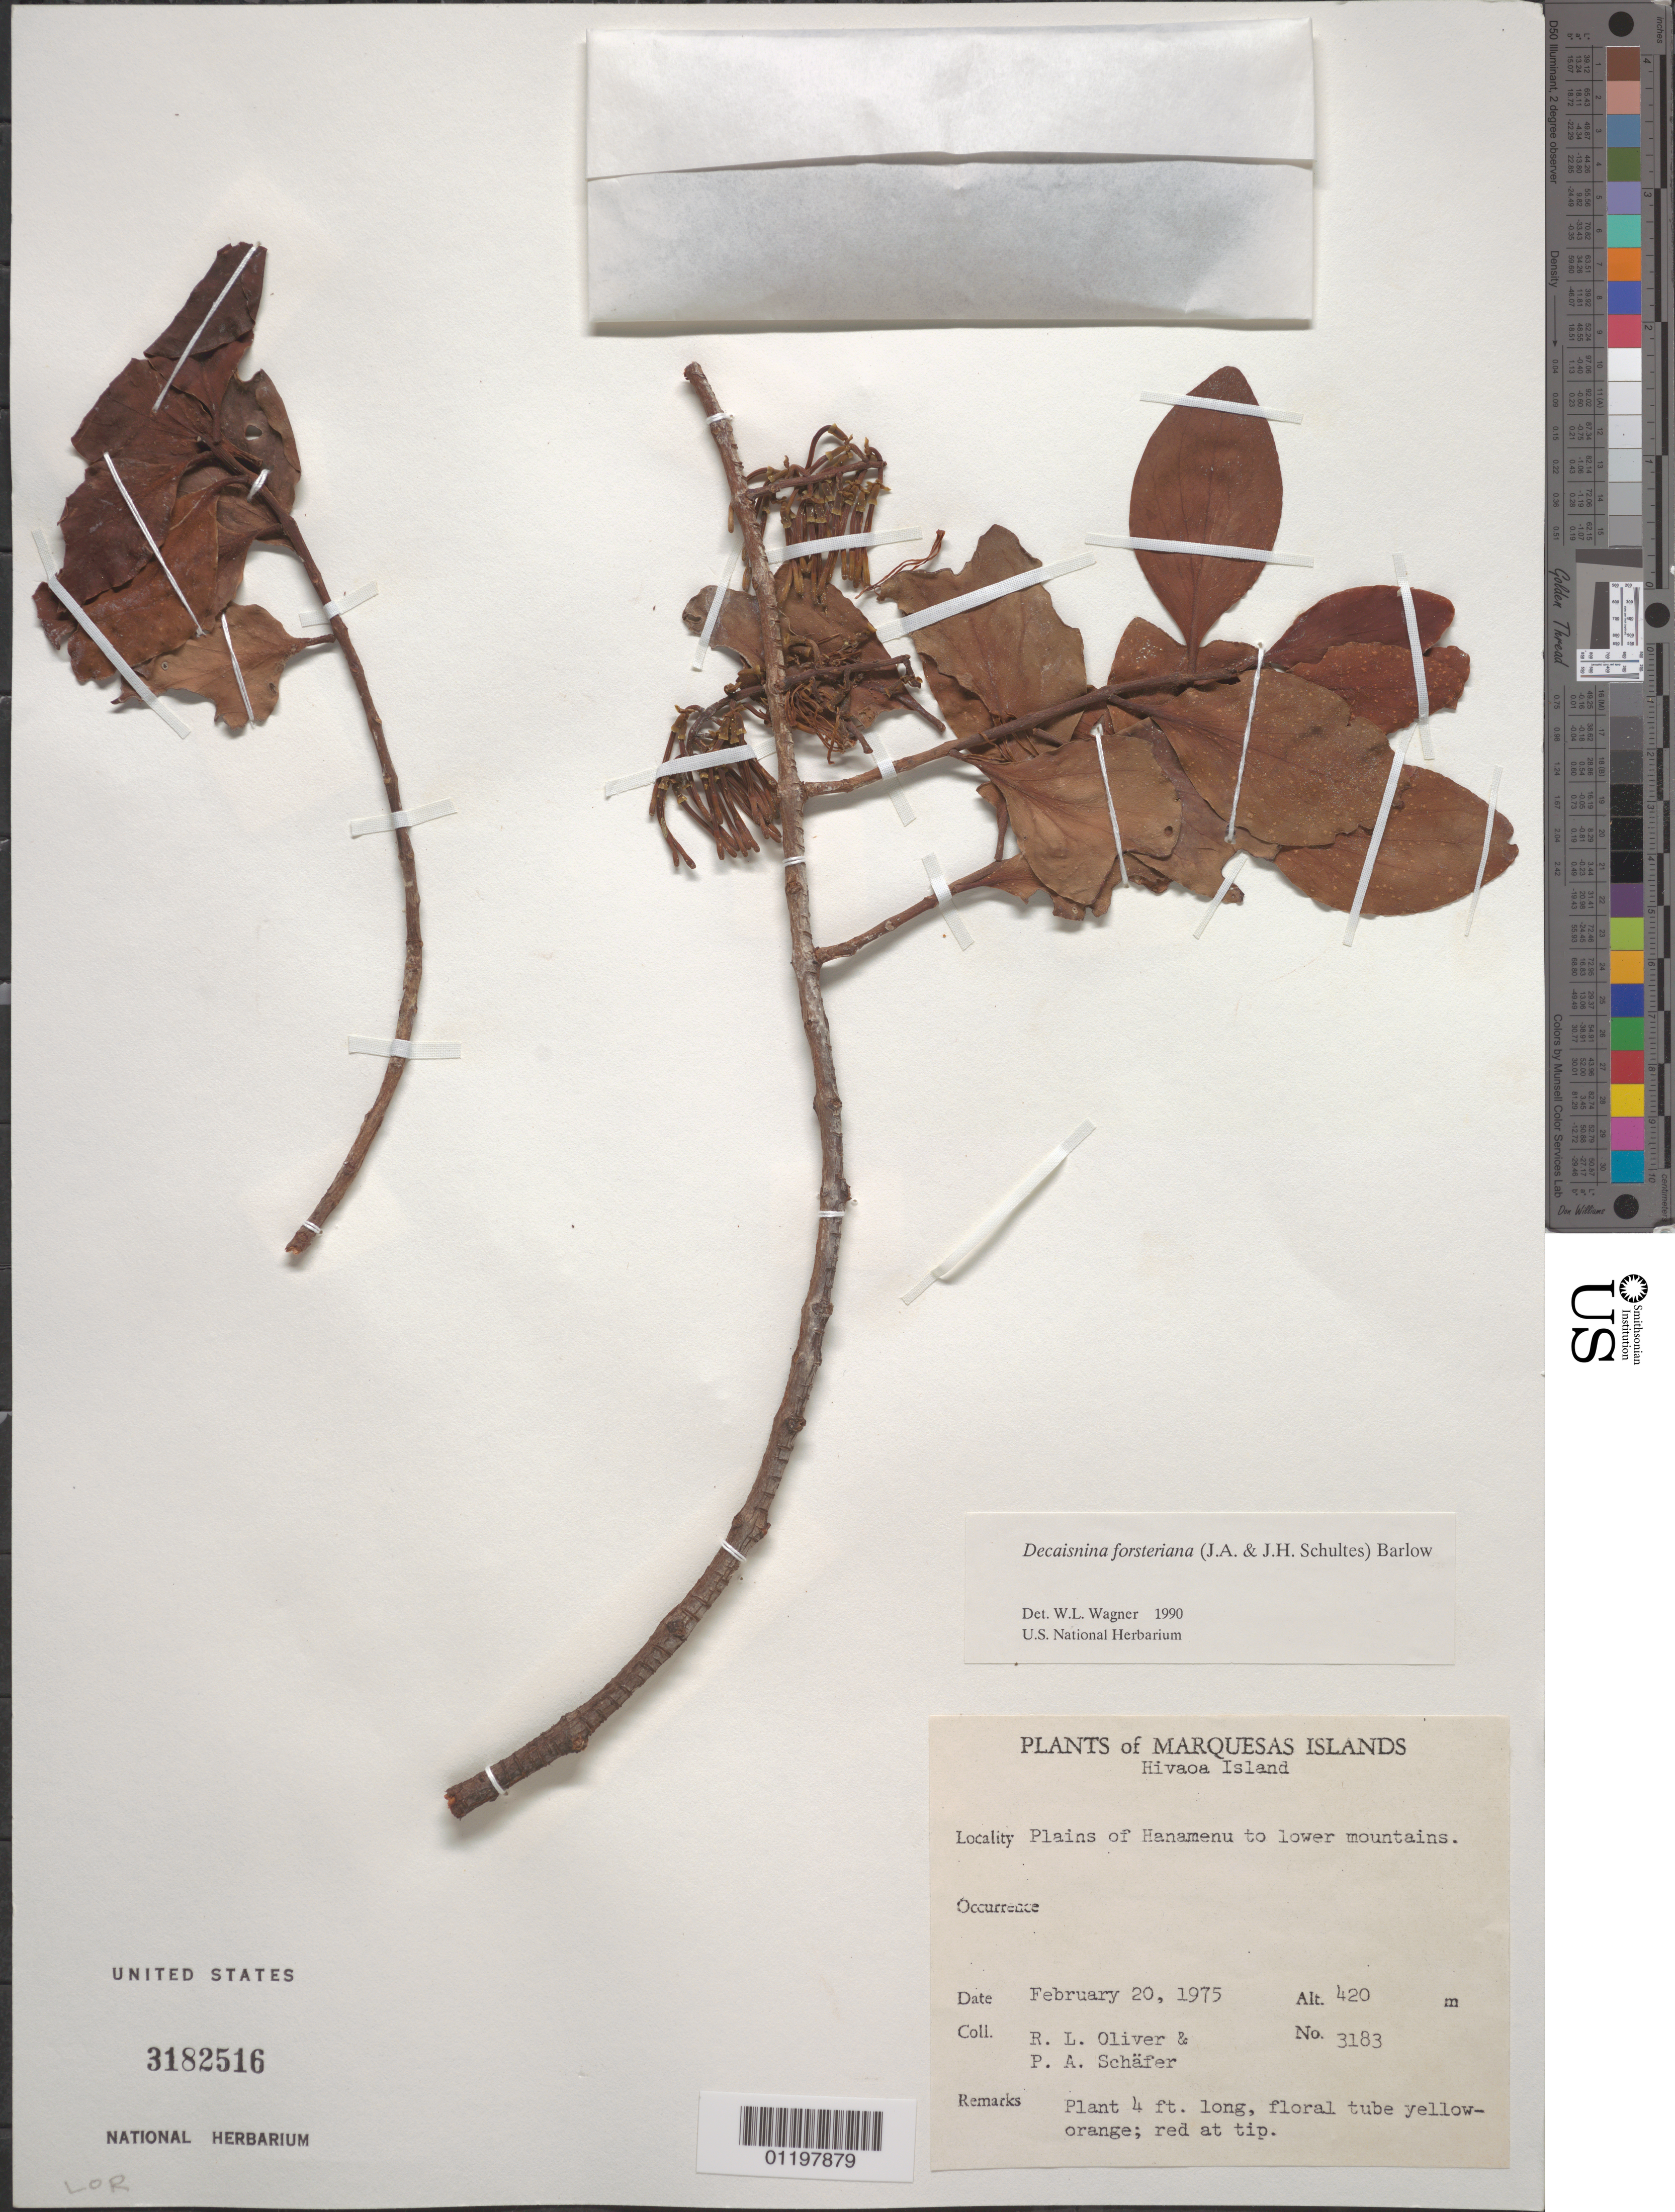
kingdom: Plantae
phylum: Tracheophyta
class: Magnoliopsida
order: Santalales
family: Loranthaceae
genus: Decaisnina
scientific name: Decaisnina forsteriana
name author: (Schult. & Schult. f.) Barlow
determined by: Wagner, W. L., (BOT), Smithsonian Institution - National Museum of Natural History (UNITED STATES)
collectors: R. L. Oliver & P. A. Schäfer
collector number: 3183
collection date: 1975-02-20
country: French Polynesia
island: Hiva Oa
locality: plains of Hanamenu to lower mountains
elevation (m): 420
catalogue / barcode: US 3182516